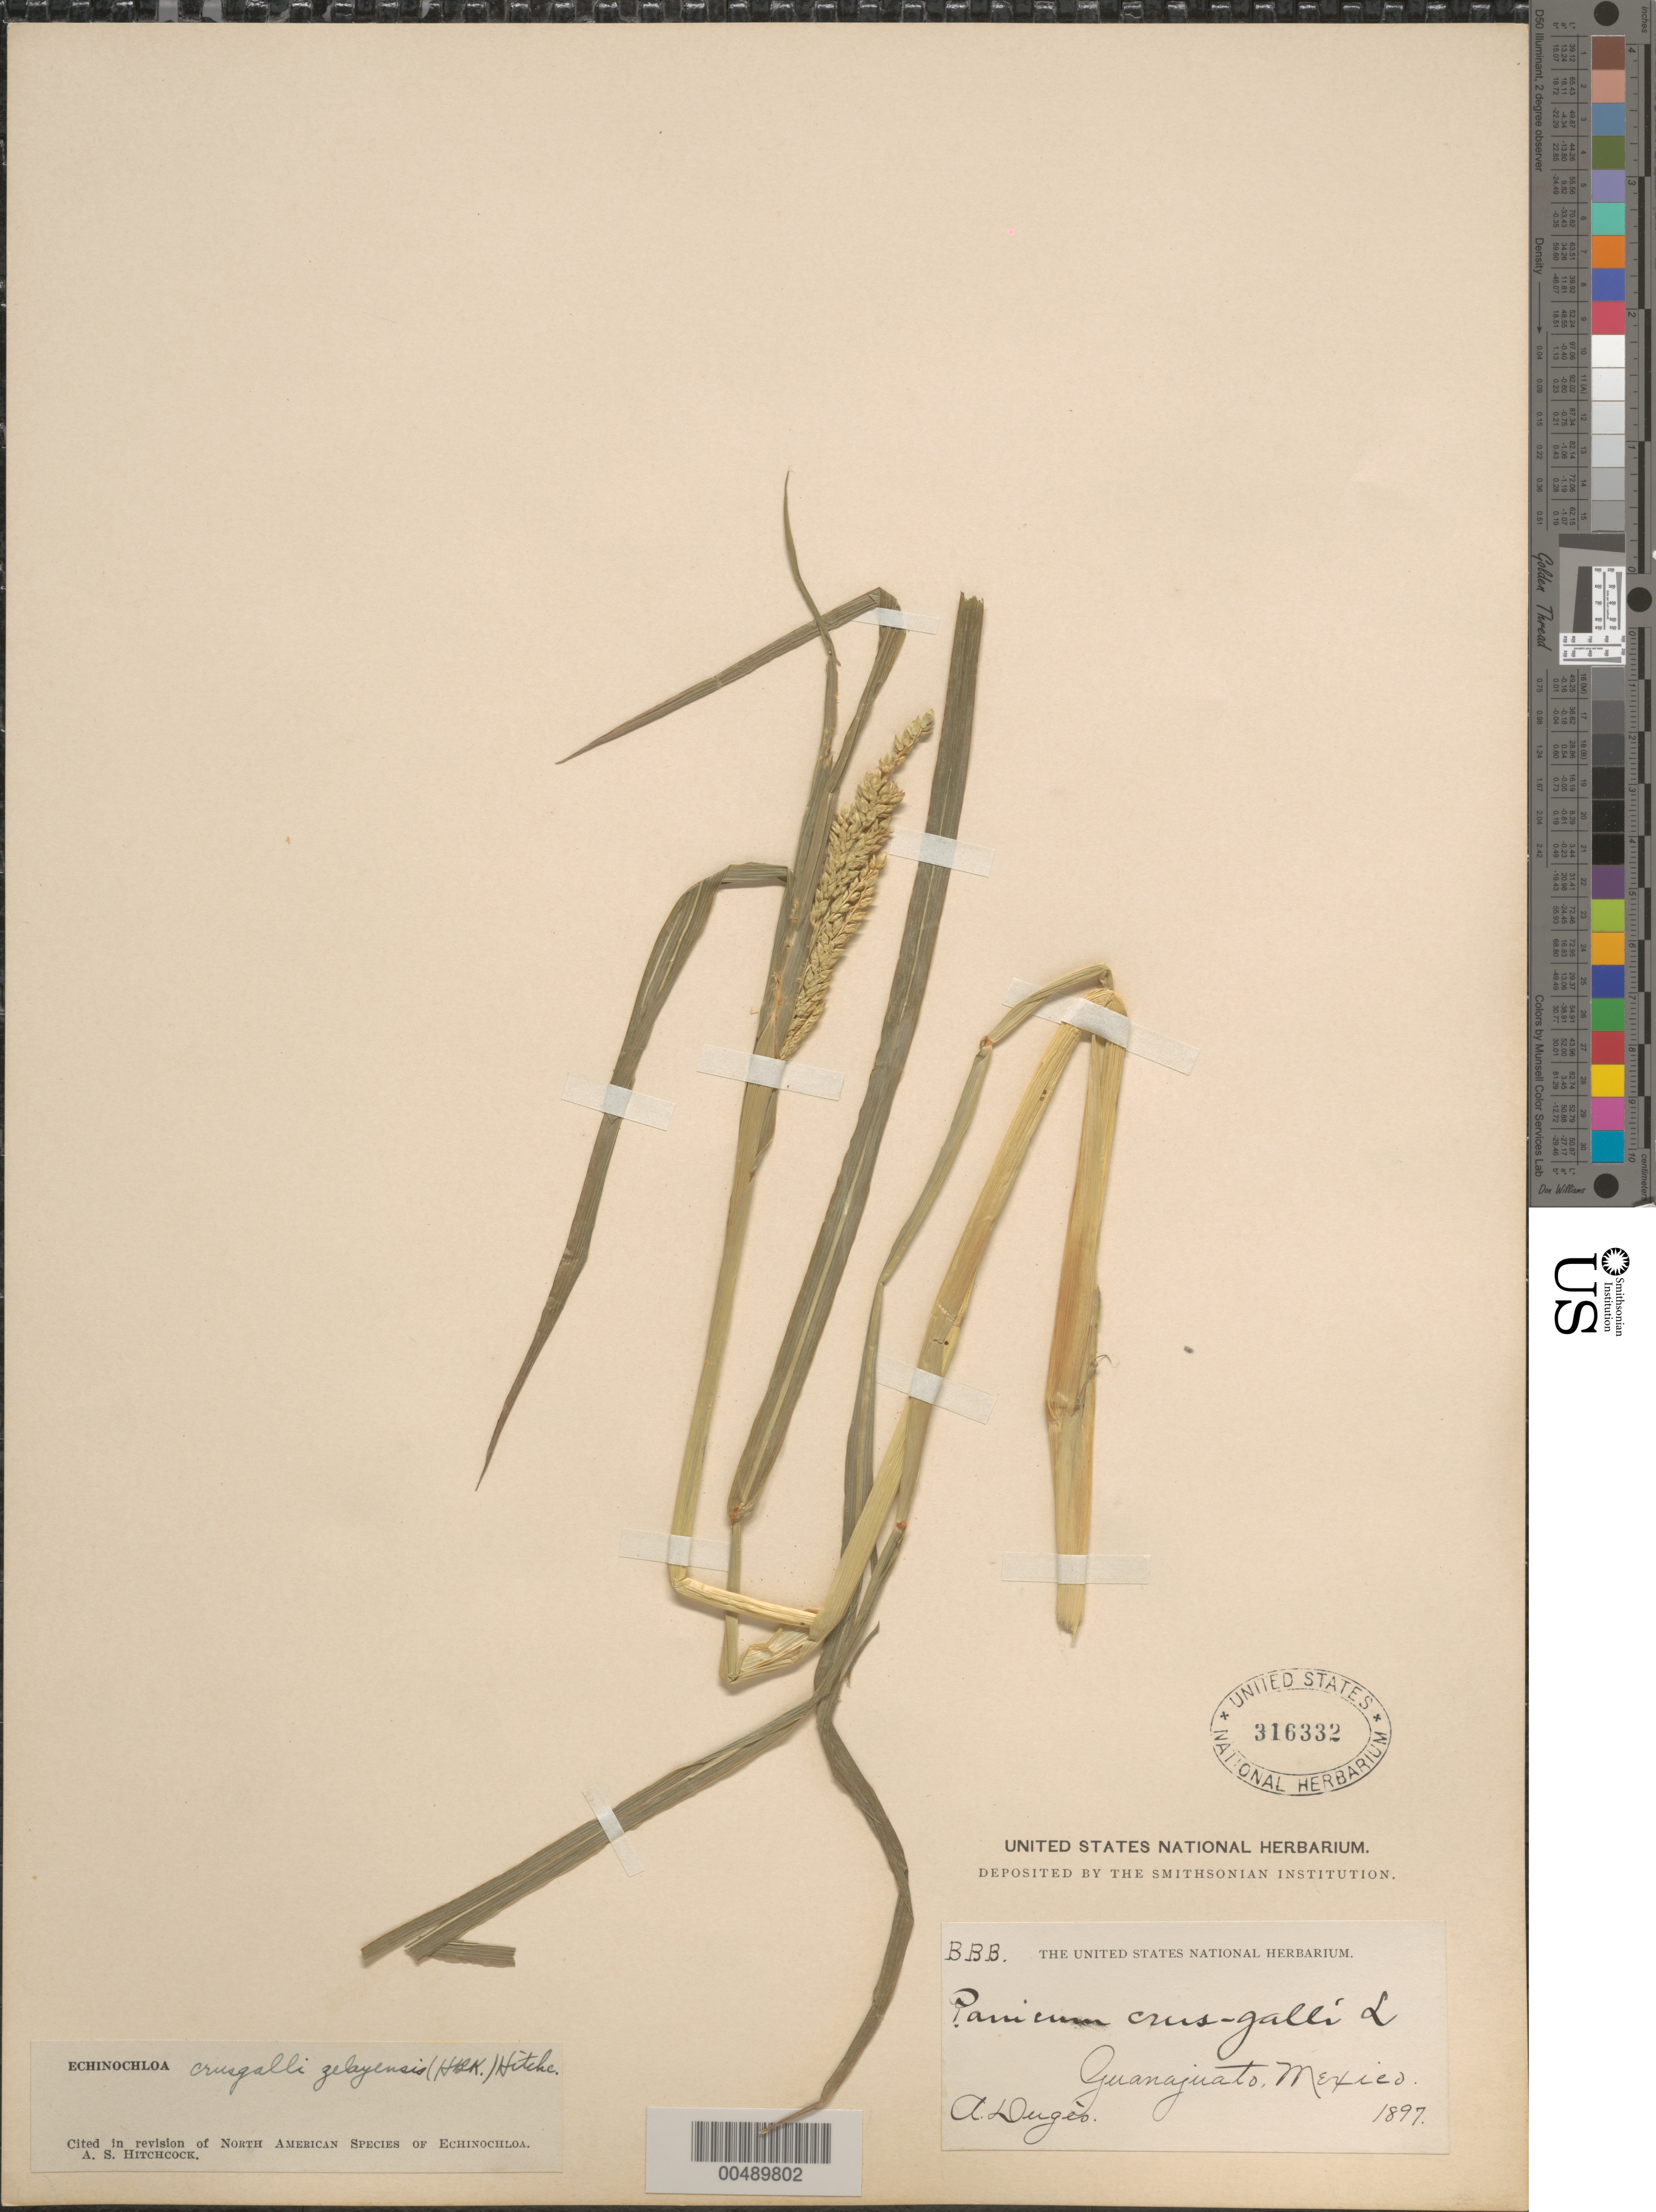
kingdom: Plantae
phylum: Tracheophyta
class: Liliopsida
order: Poales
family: Poaceae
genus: Echinochloa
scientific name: Echinochloa crus-galli var. zelayensis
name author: (Kunth) Hitchc.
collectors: A. Dugès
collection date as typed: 1897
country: Mexico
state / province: Guanajuato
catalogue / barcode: US 316332